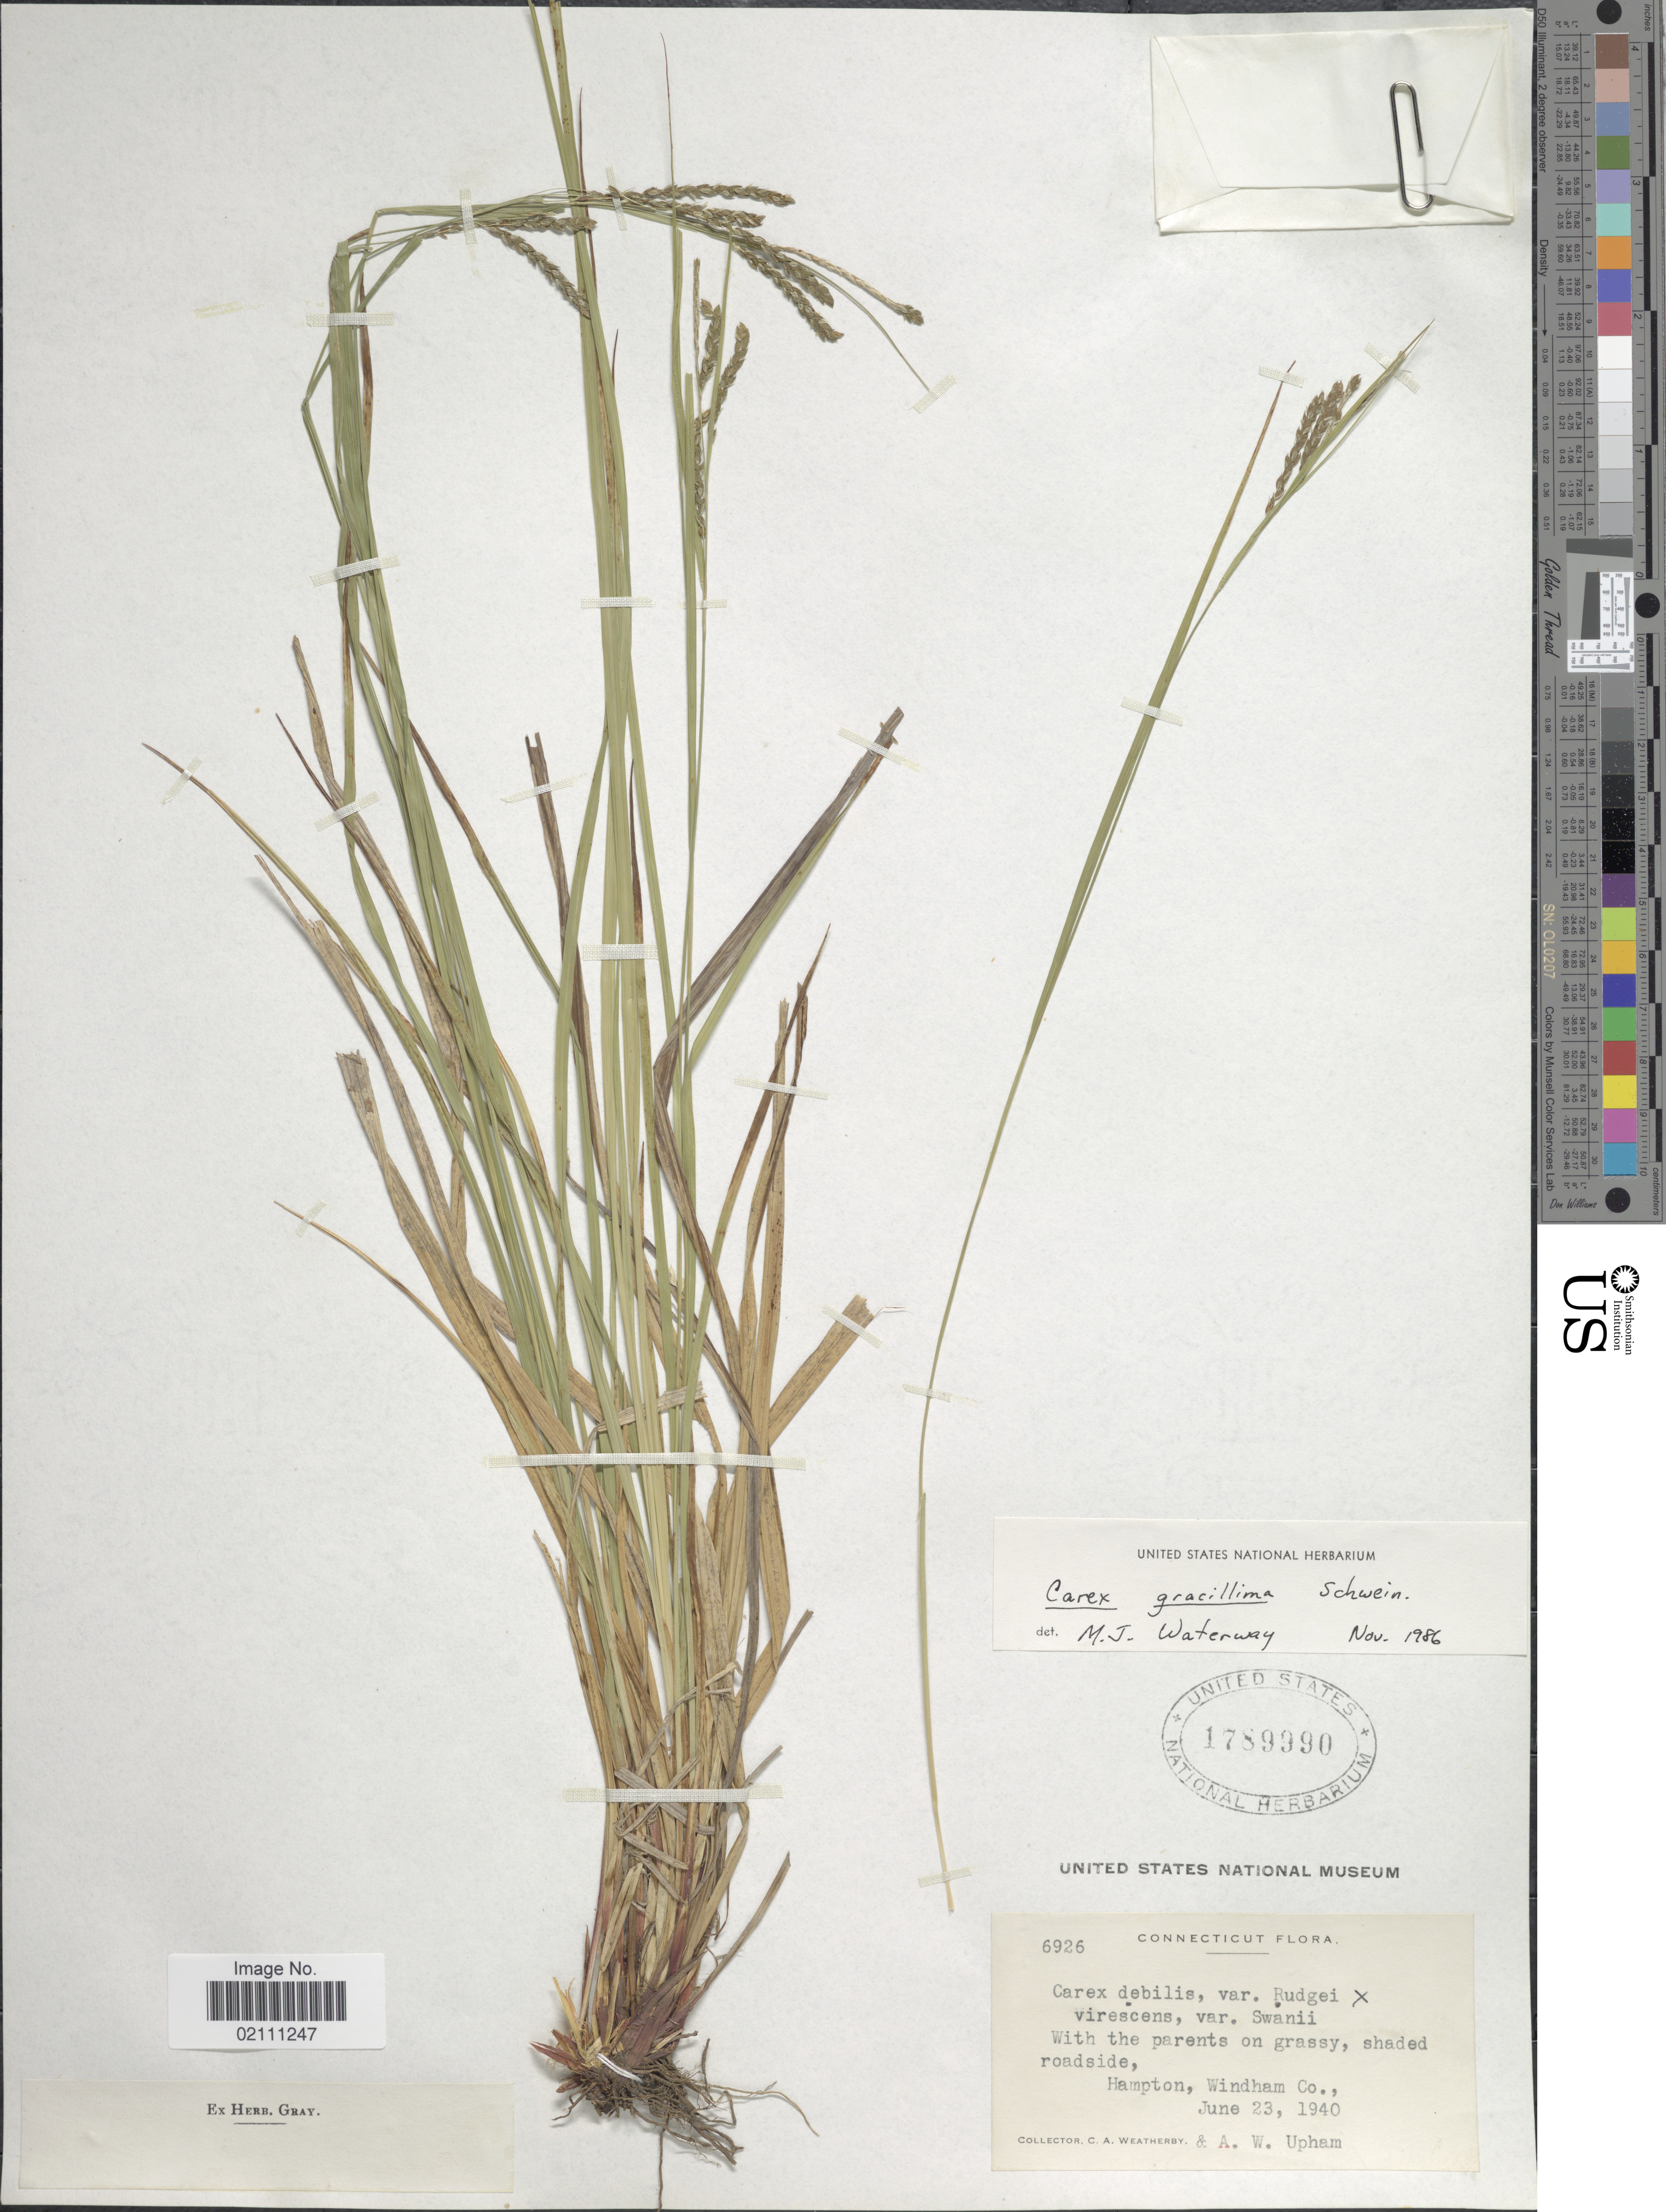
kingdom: Plantae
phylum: Tracheophyta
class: Liliopsida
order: Poales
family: Cyperaceae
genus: Carex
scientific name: Carex gracillima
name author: Schwein.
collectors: C. A. Weatherby & A. Upham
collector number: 6926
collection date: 1940-06-23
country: United States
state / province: Connecticut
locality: Shaded roadside, Hampton, Windham Co.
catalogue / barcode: US 1789990